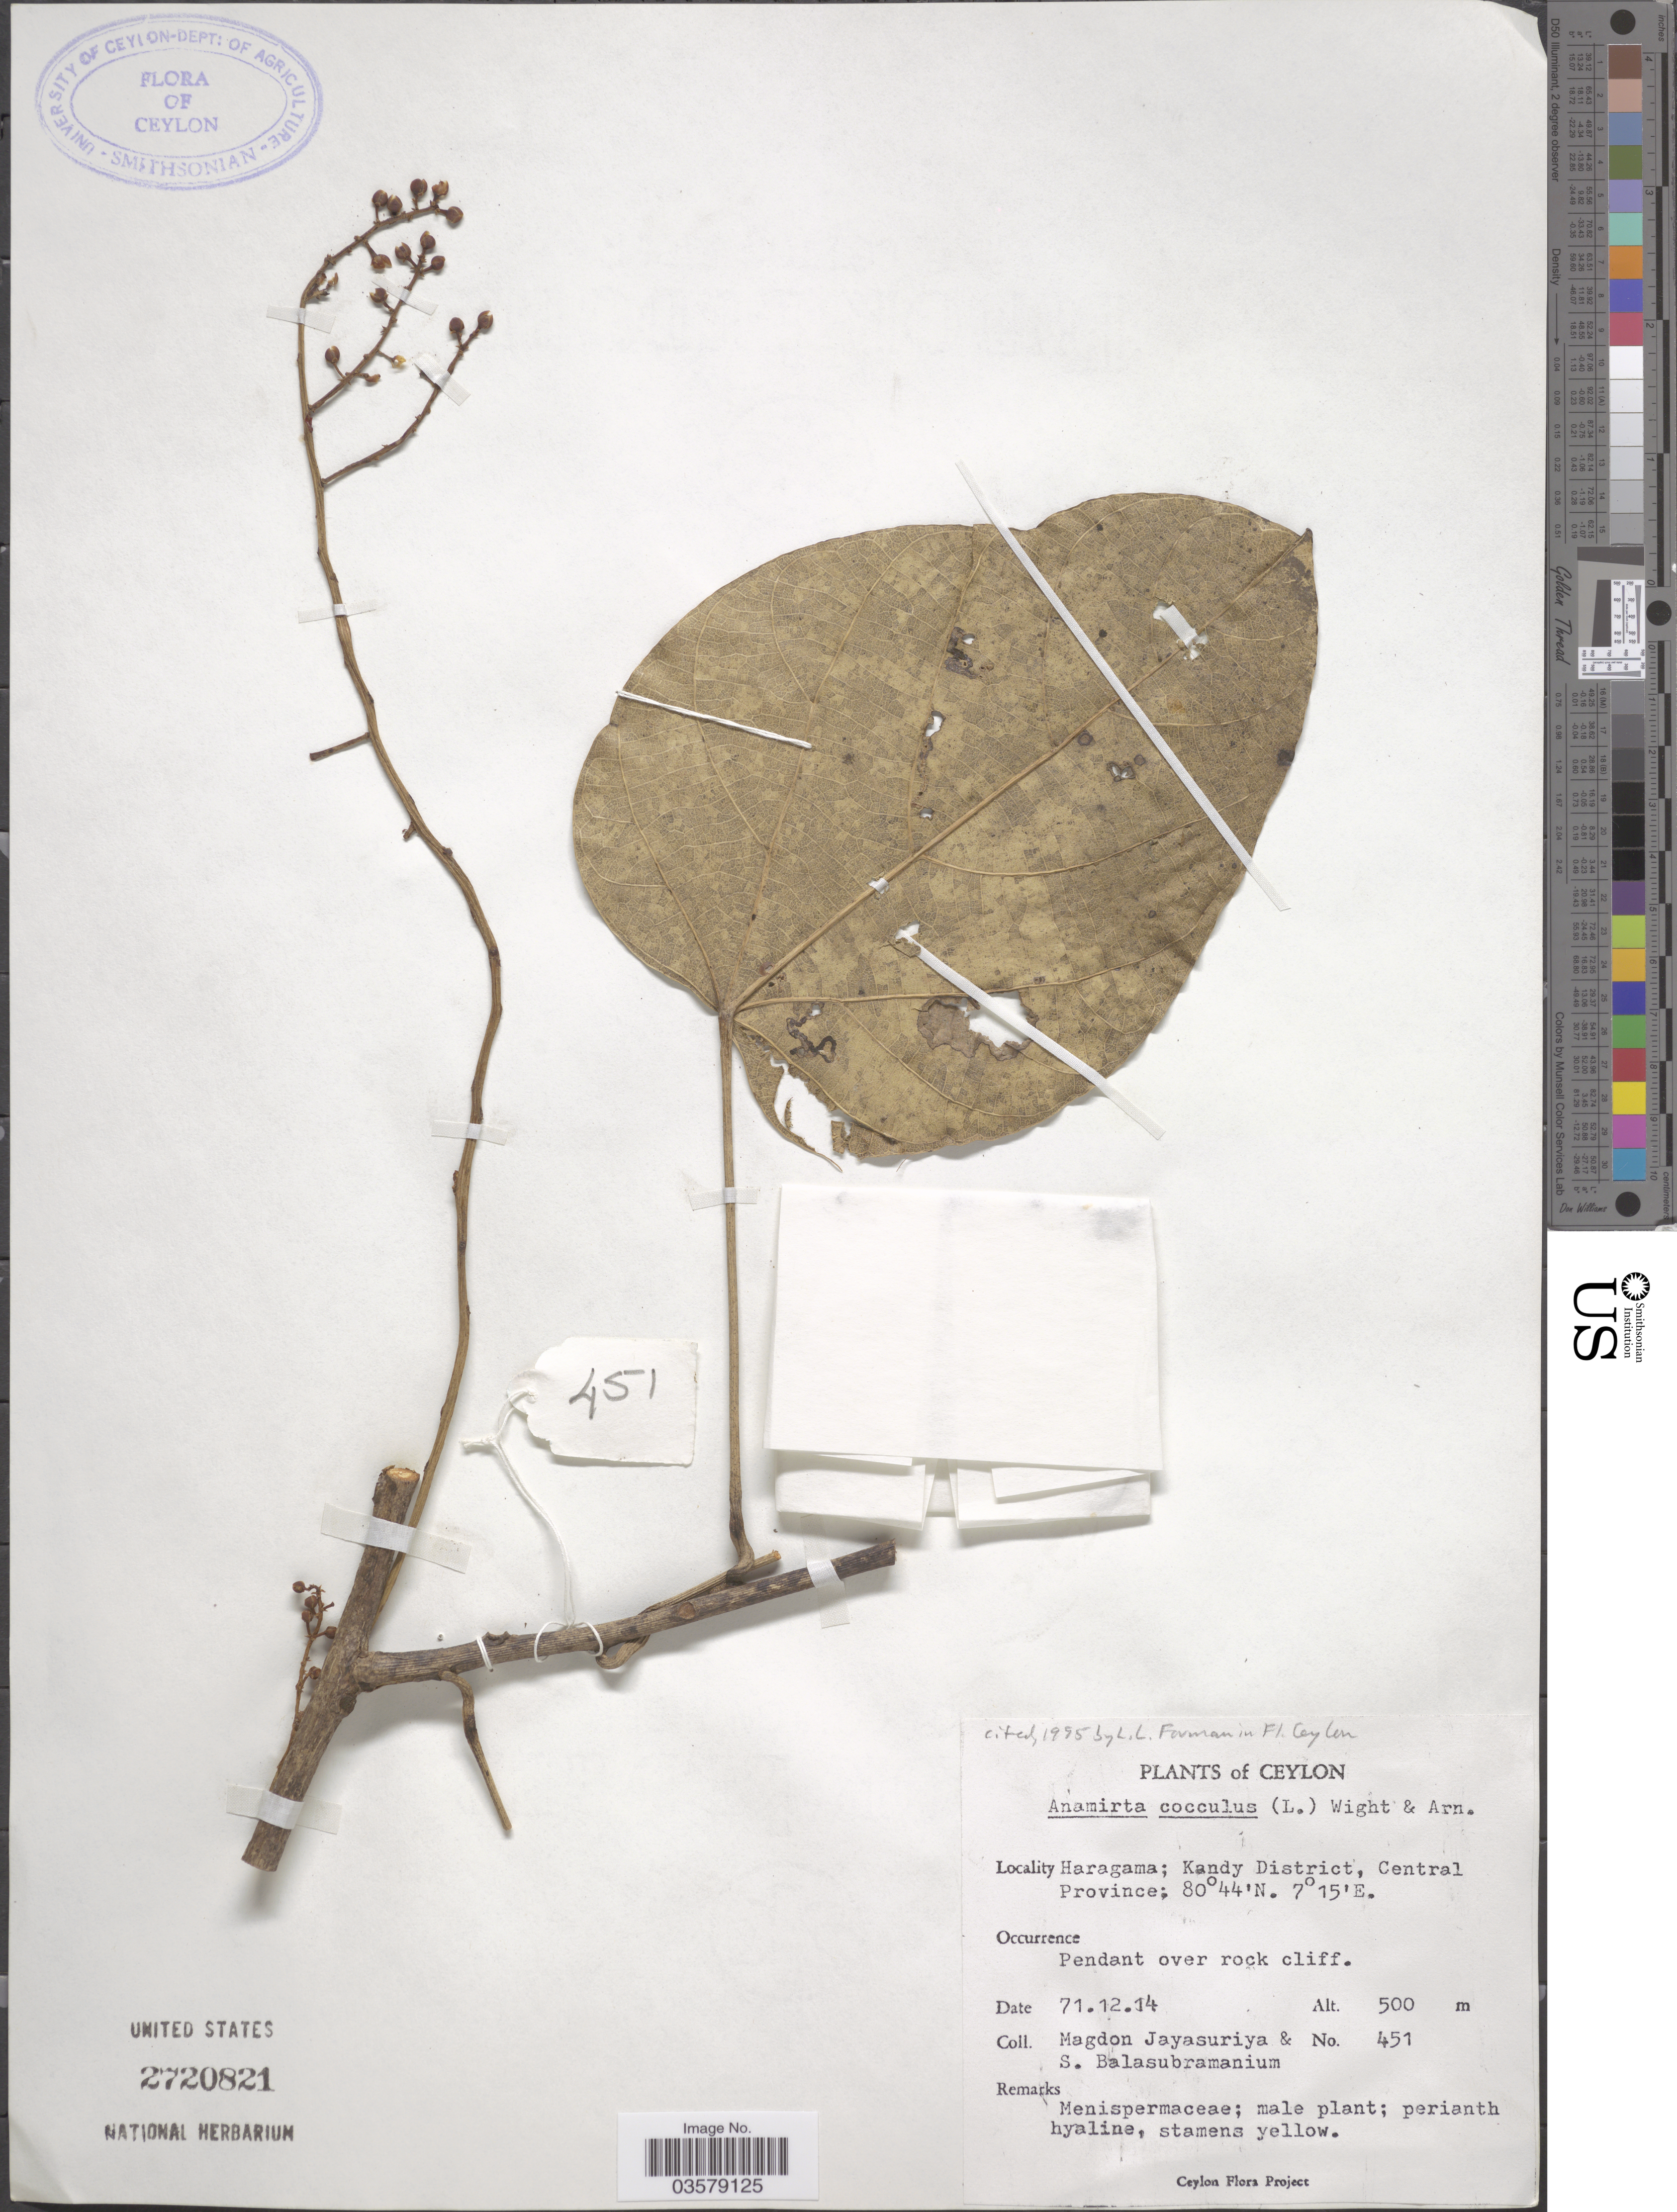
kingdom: Plantae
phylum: Tracheophyta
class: Magnoliopsida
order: Ranunculales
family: Menispermaceae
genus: Anamirta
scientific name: Anamirta cocculus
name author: (L.) Wight & Arn.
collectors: A. H. Jayasuriya & S. Balasubramanium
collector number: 451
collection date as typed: Transcribed d/m/y: 14/12/71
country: Sri Lanka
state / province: Central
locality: Ceylon. Haragama; Kandy District, Central Province.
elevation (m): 500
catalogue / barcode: US 2720821